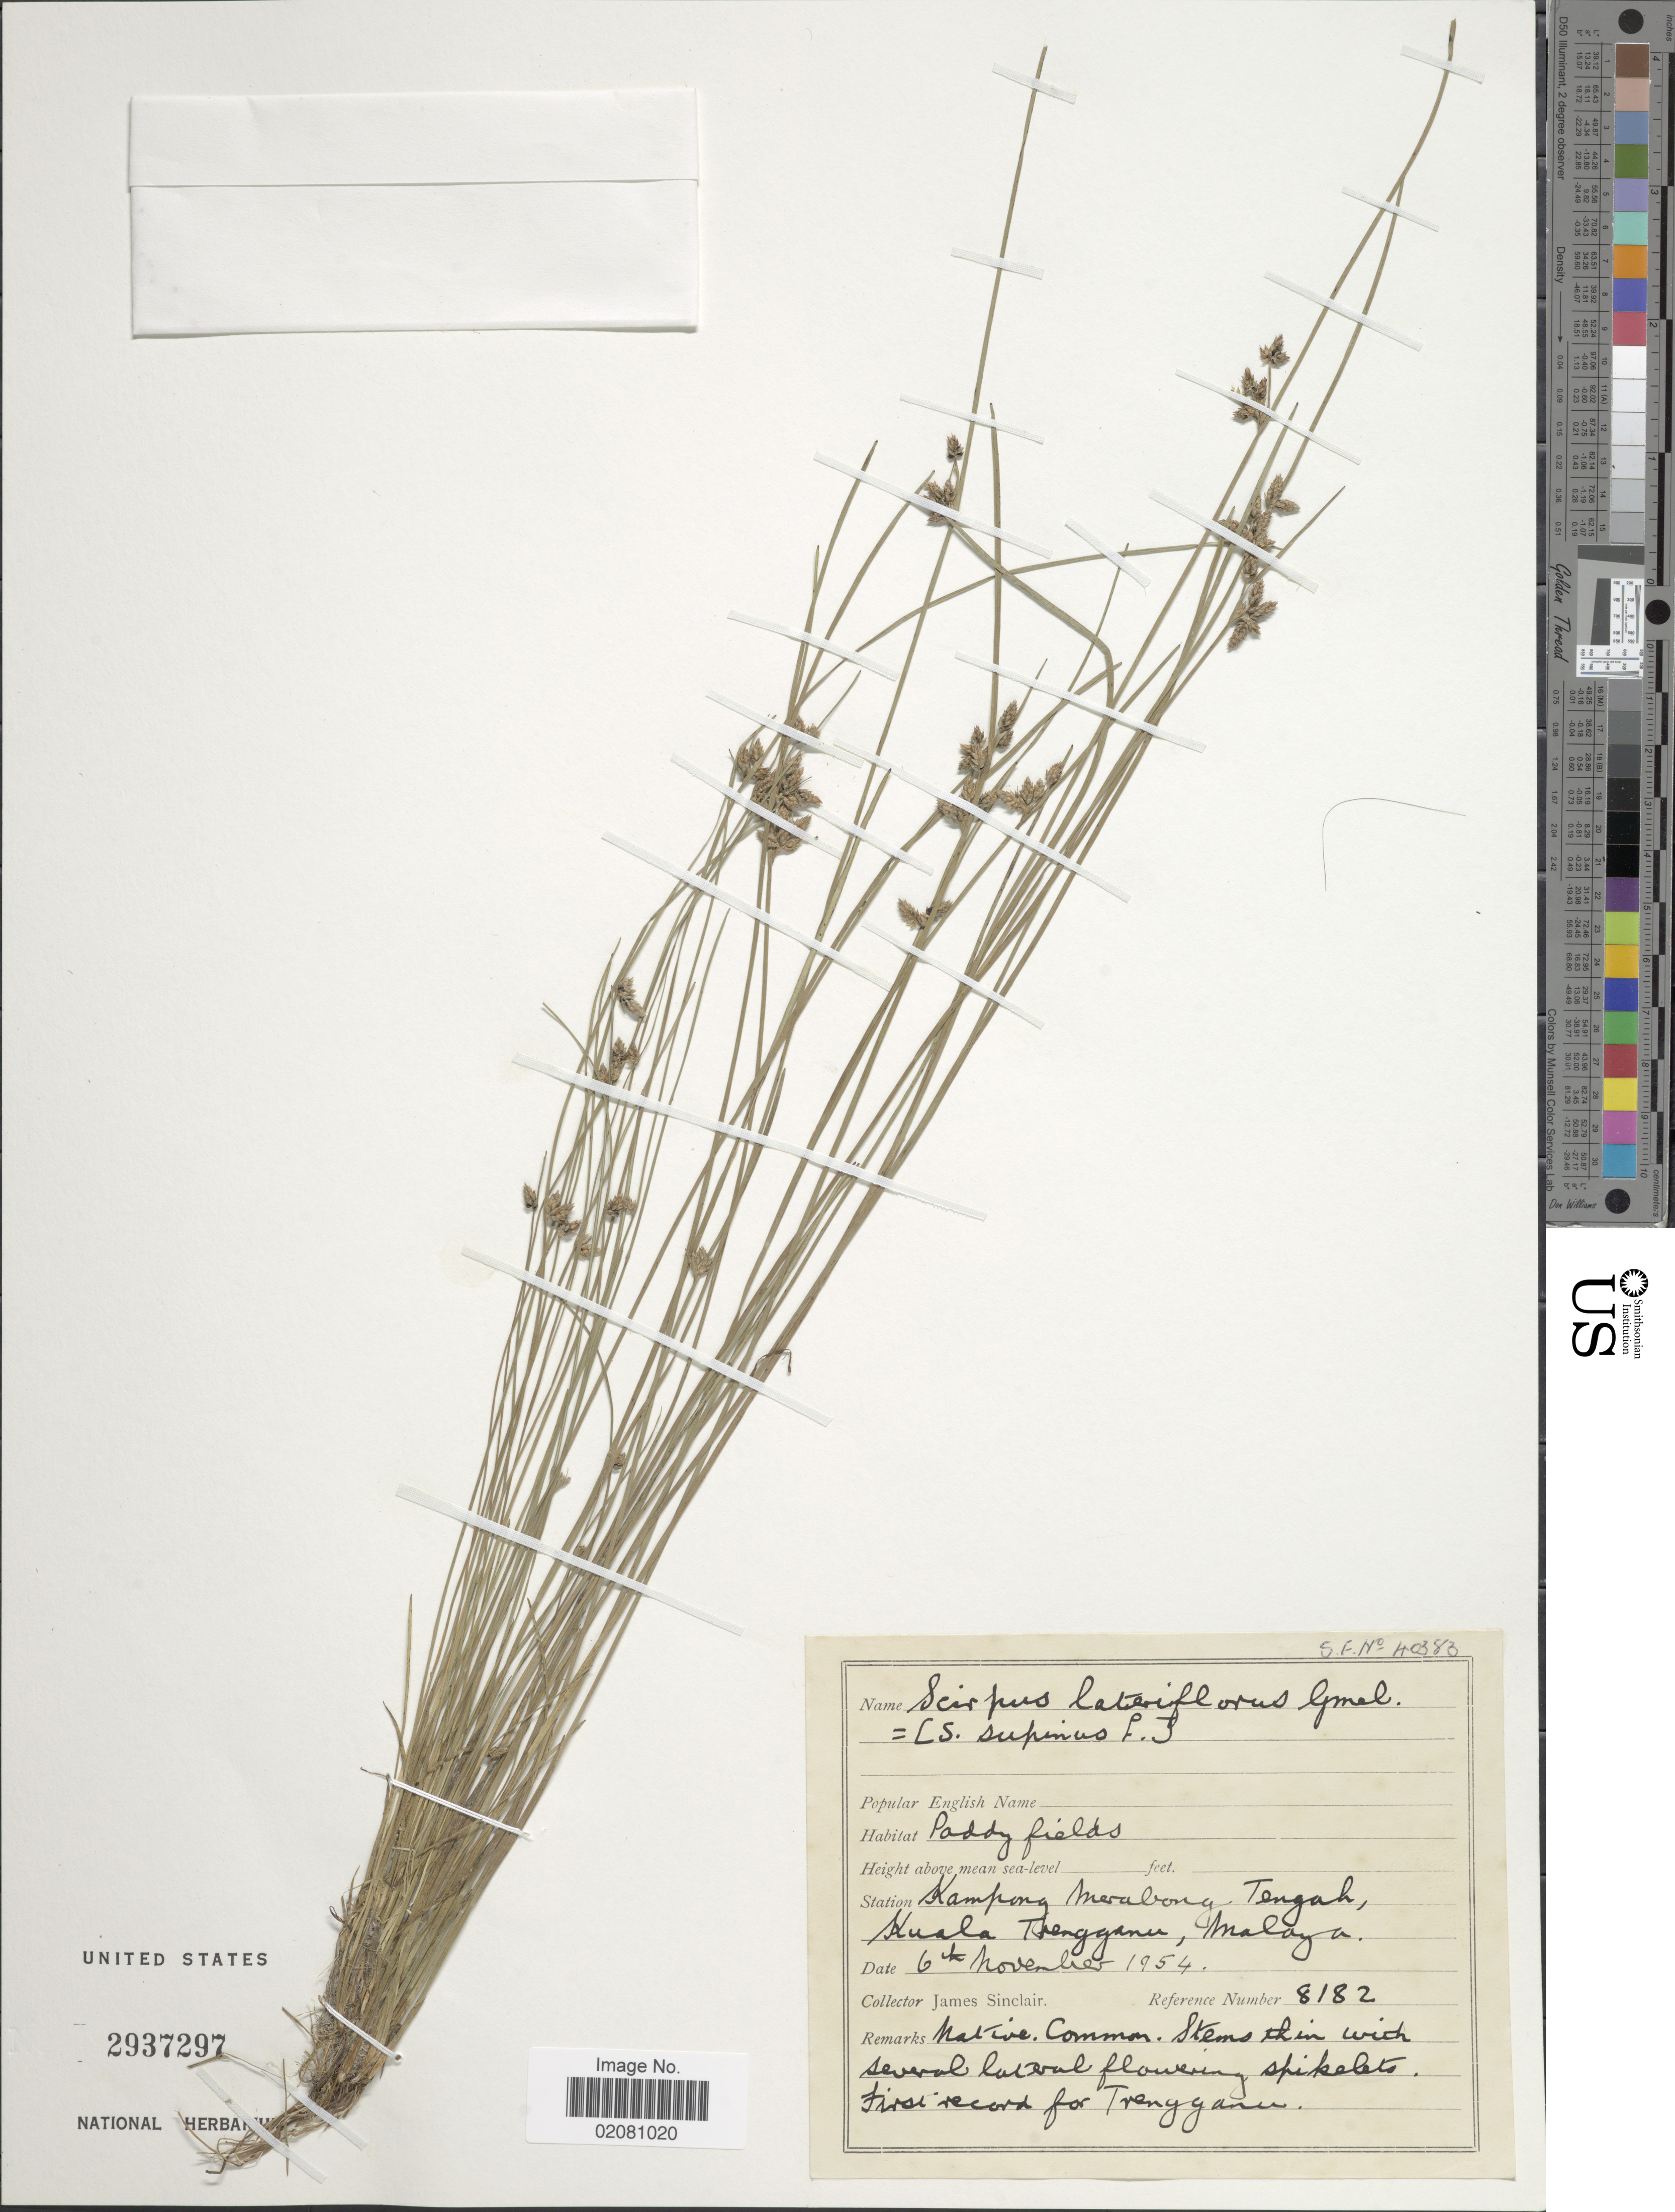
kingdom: Plantae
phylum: Tracheophyta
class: Liliopsida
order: Poales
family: Cyperaceae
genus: Schoenoplectus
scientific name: Schoenoplectus lateriflorus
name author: (J.F. Gmel.)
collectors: J. Sinclair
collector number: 8182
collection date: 1954-11-06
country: Malaysia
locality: Kampong Mer abong, Tengah, Kuala Thengganu, Malaya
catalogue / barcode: US 2937297